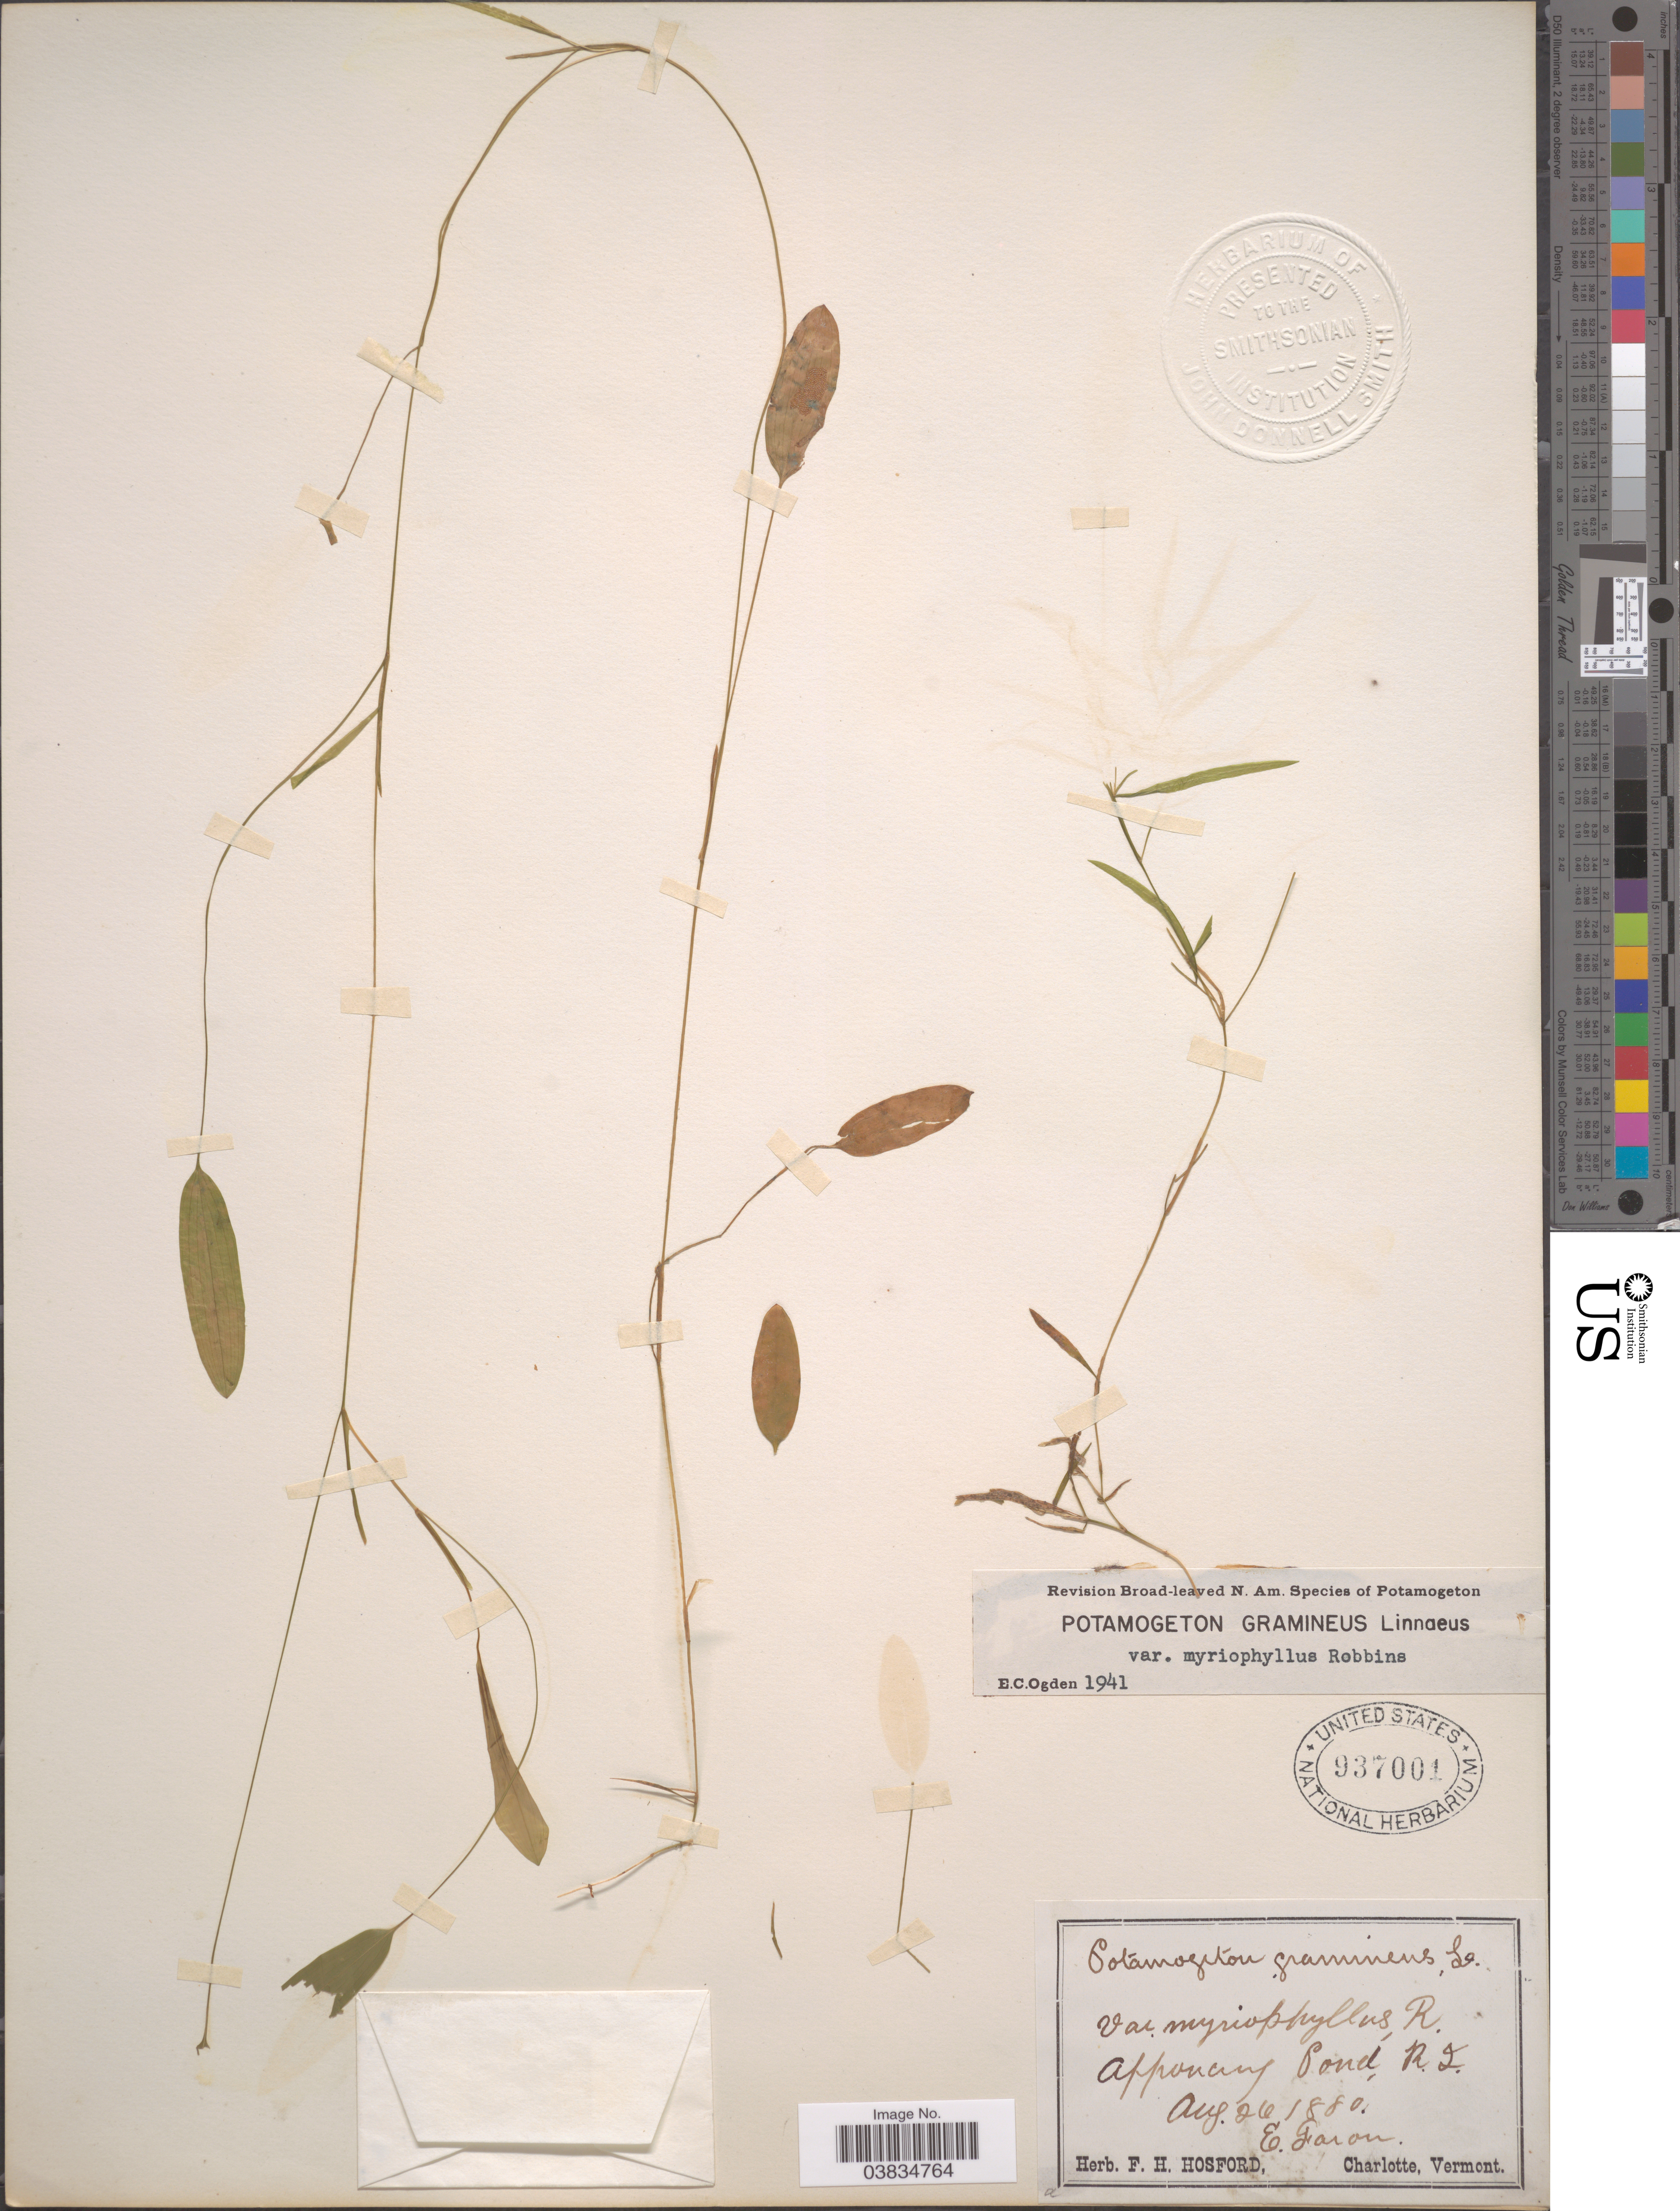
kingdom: Plantae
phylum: Tracheophyta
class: Liliopsida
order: Alismatales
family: Potamogetonaceae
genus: Potamogeton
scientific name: Potamogeton gramineus var. myriophyllus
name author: J.W. Robbins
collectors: E. Faxon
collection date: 1880-08-26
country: United States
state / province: Rhode Island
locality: Apponang Pond.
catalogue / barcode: US 937001